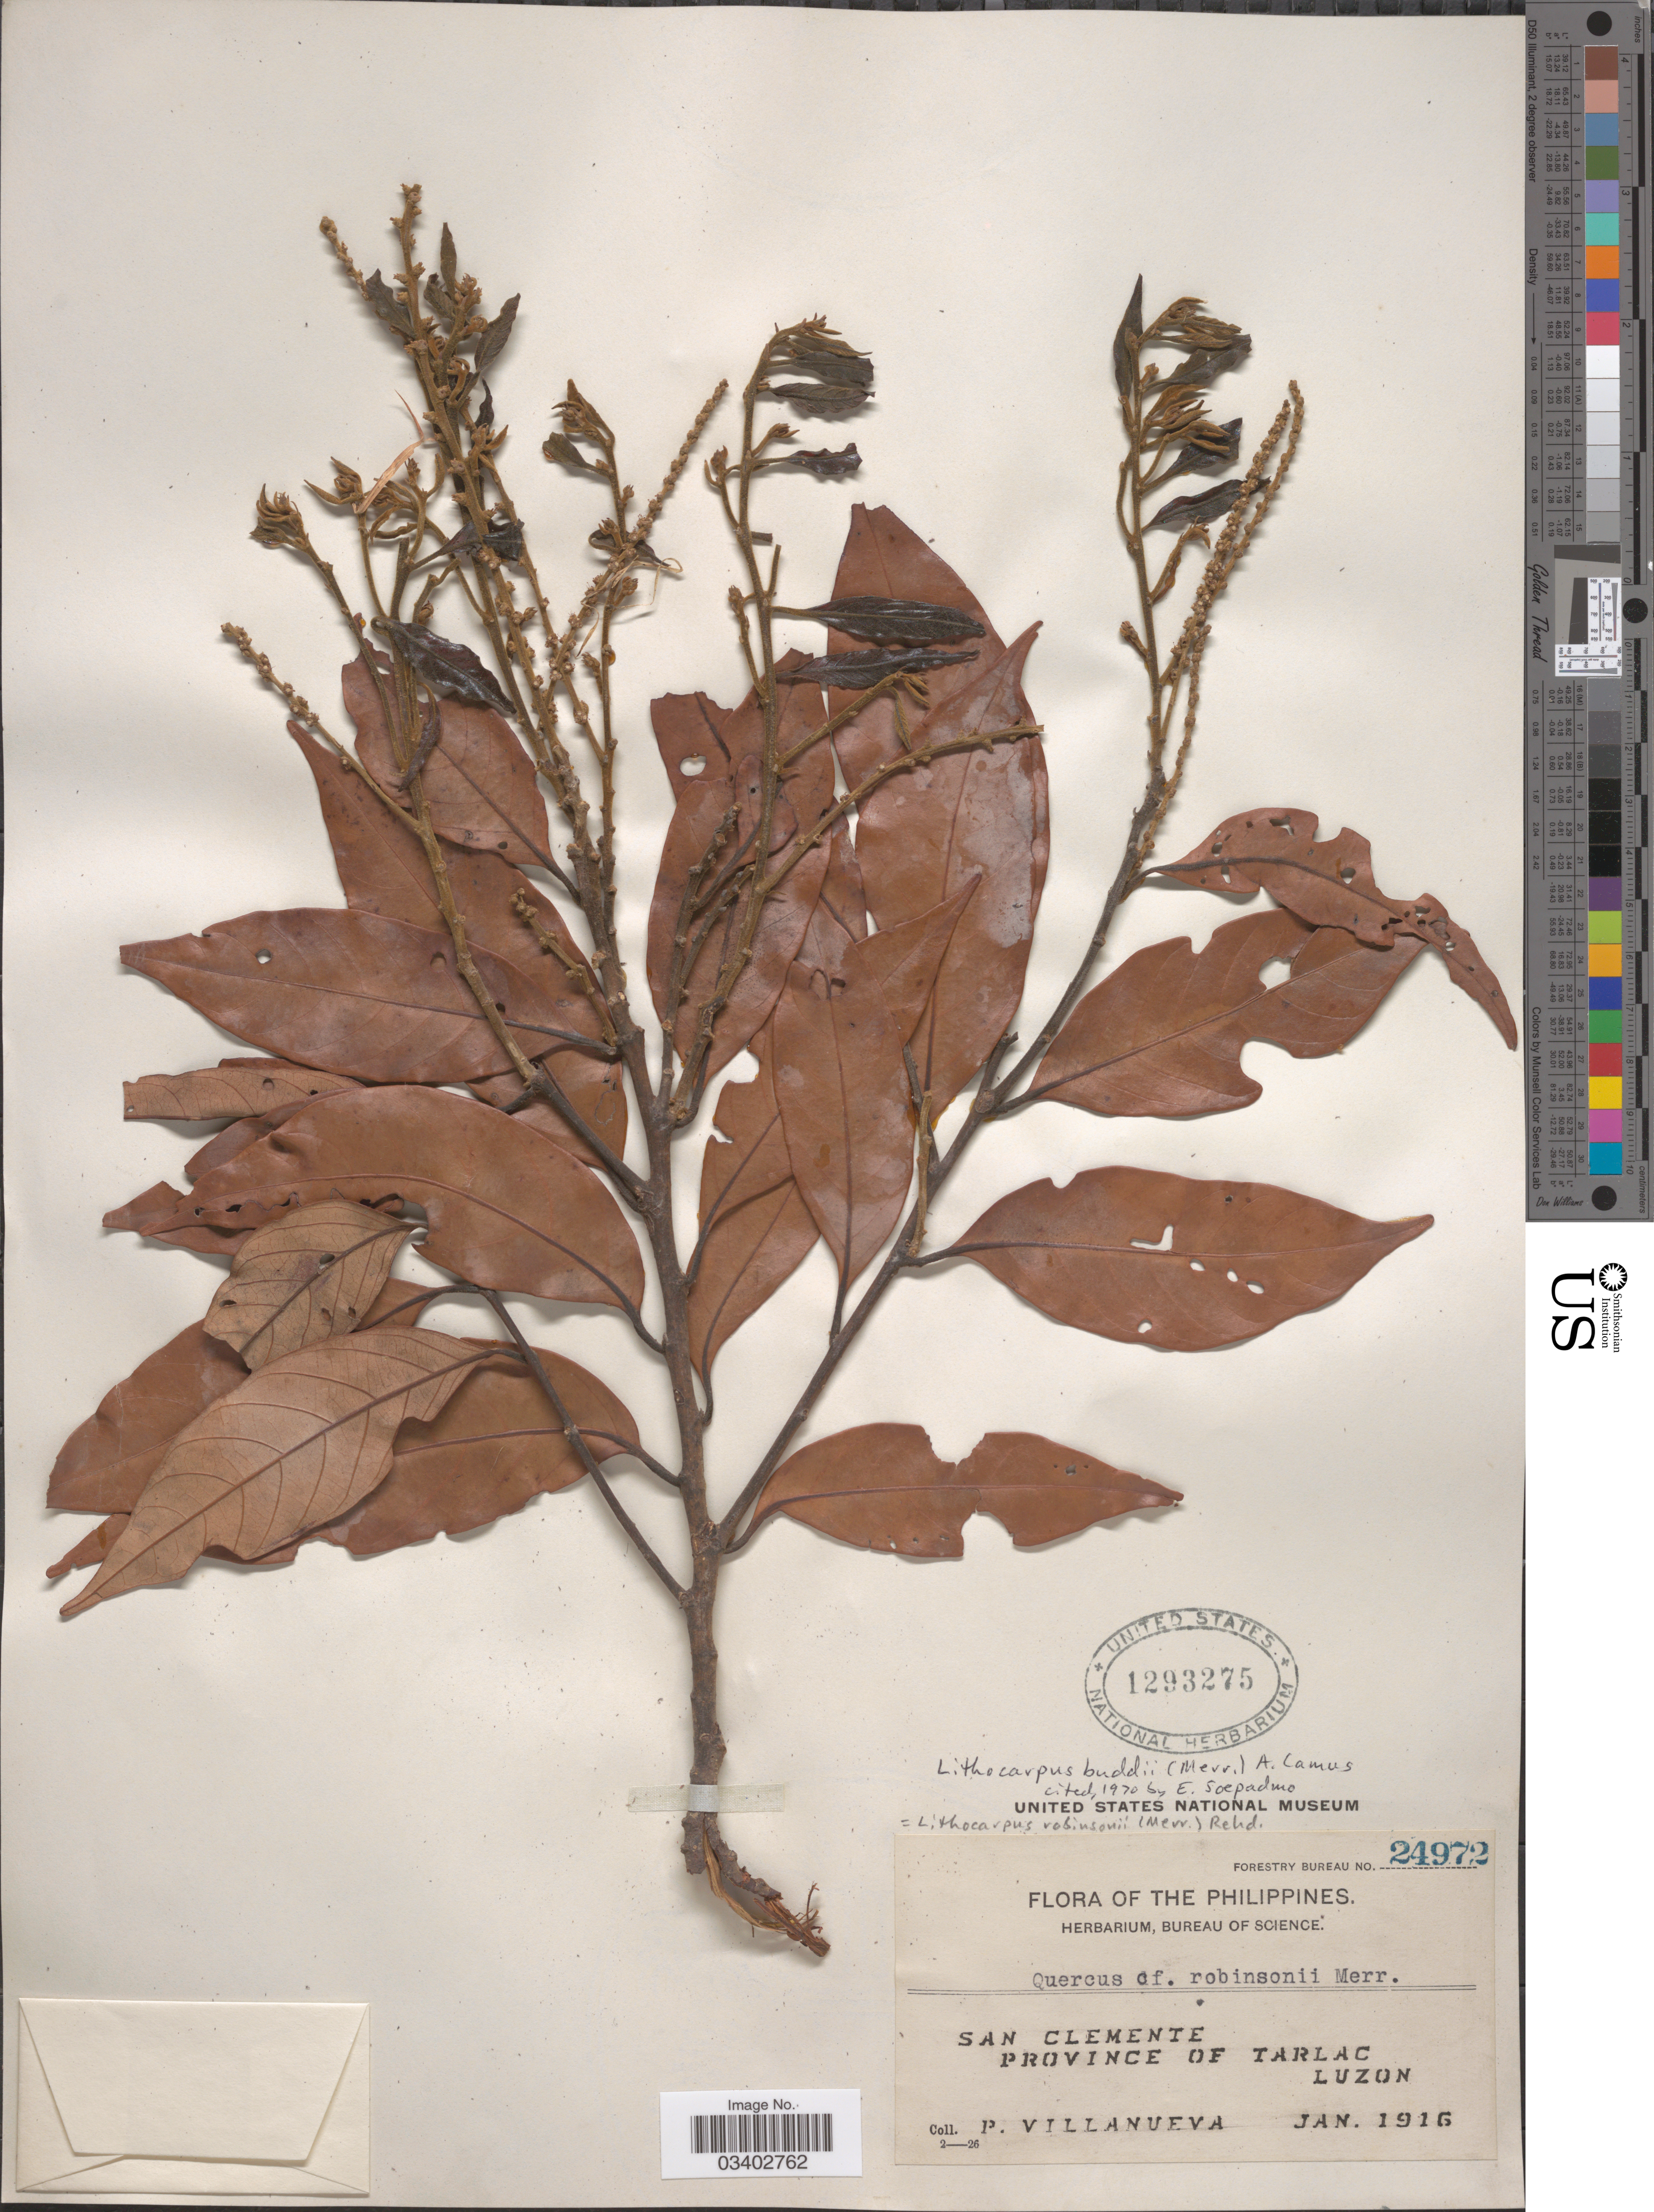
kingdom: Plantae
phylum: Tracheophyta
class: Magnoliopsida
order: Fagales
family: Fagaceae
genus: Lithocarpus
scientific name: Lithocarpus robinsonii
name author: (Koidz.) Rehder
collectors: P. Villanueva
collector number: Forestry Bureau 24972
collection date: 1916-01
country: Philippines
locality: San Clemente. Province of Tarlac. Luzon.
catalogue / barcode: US 1293275